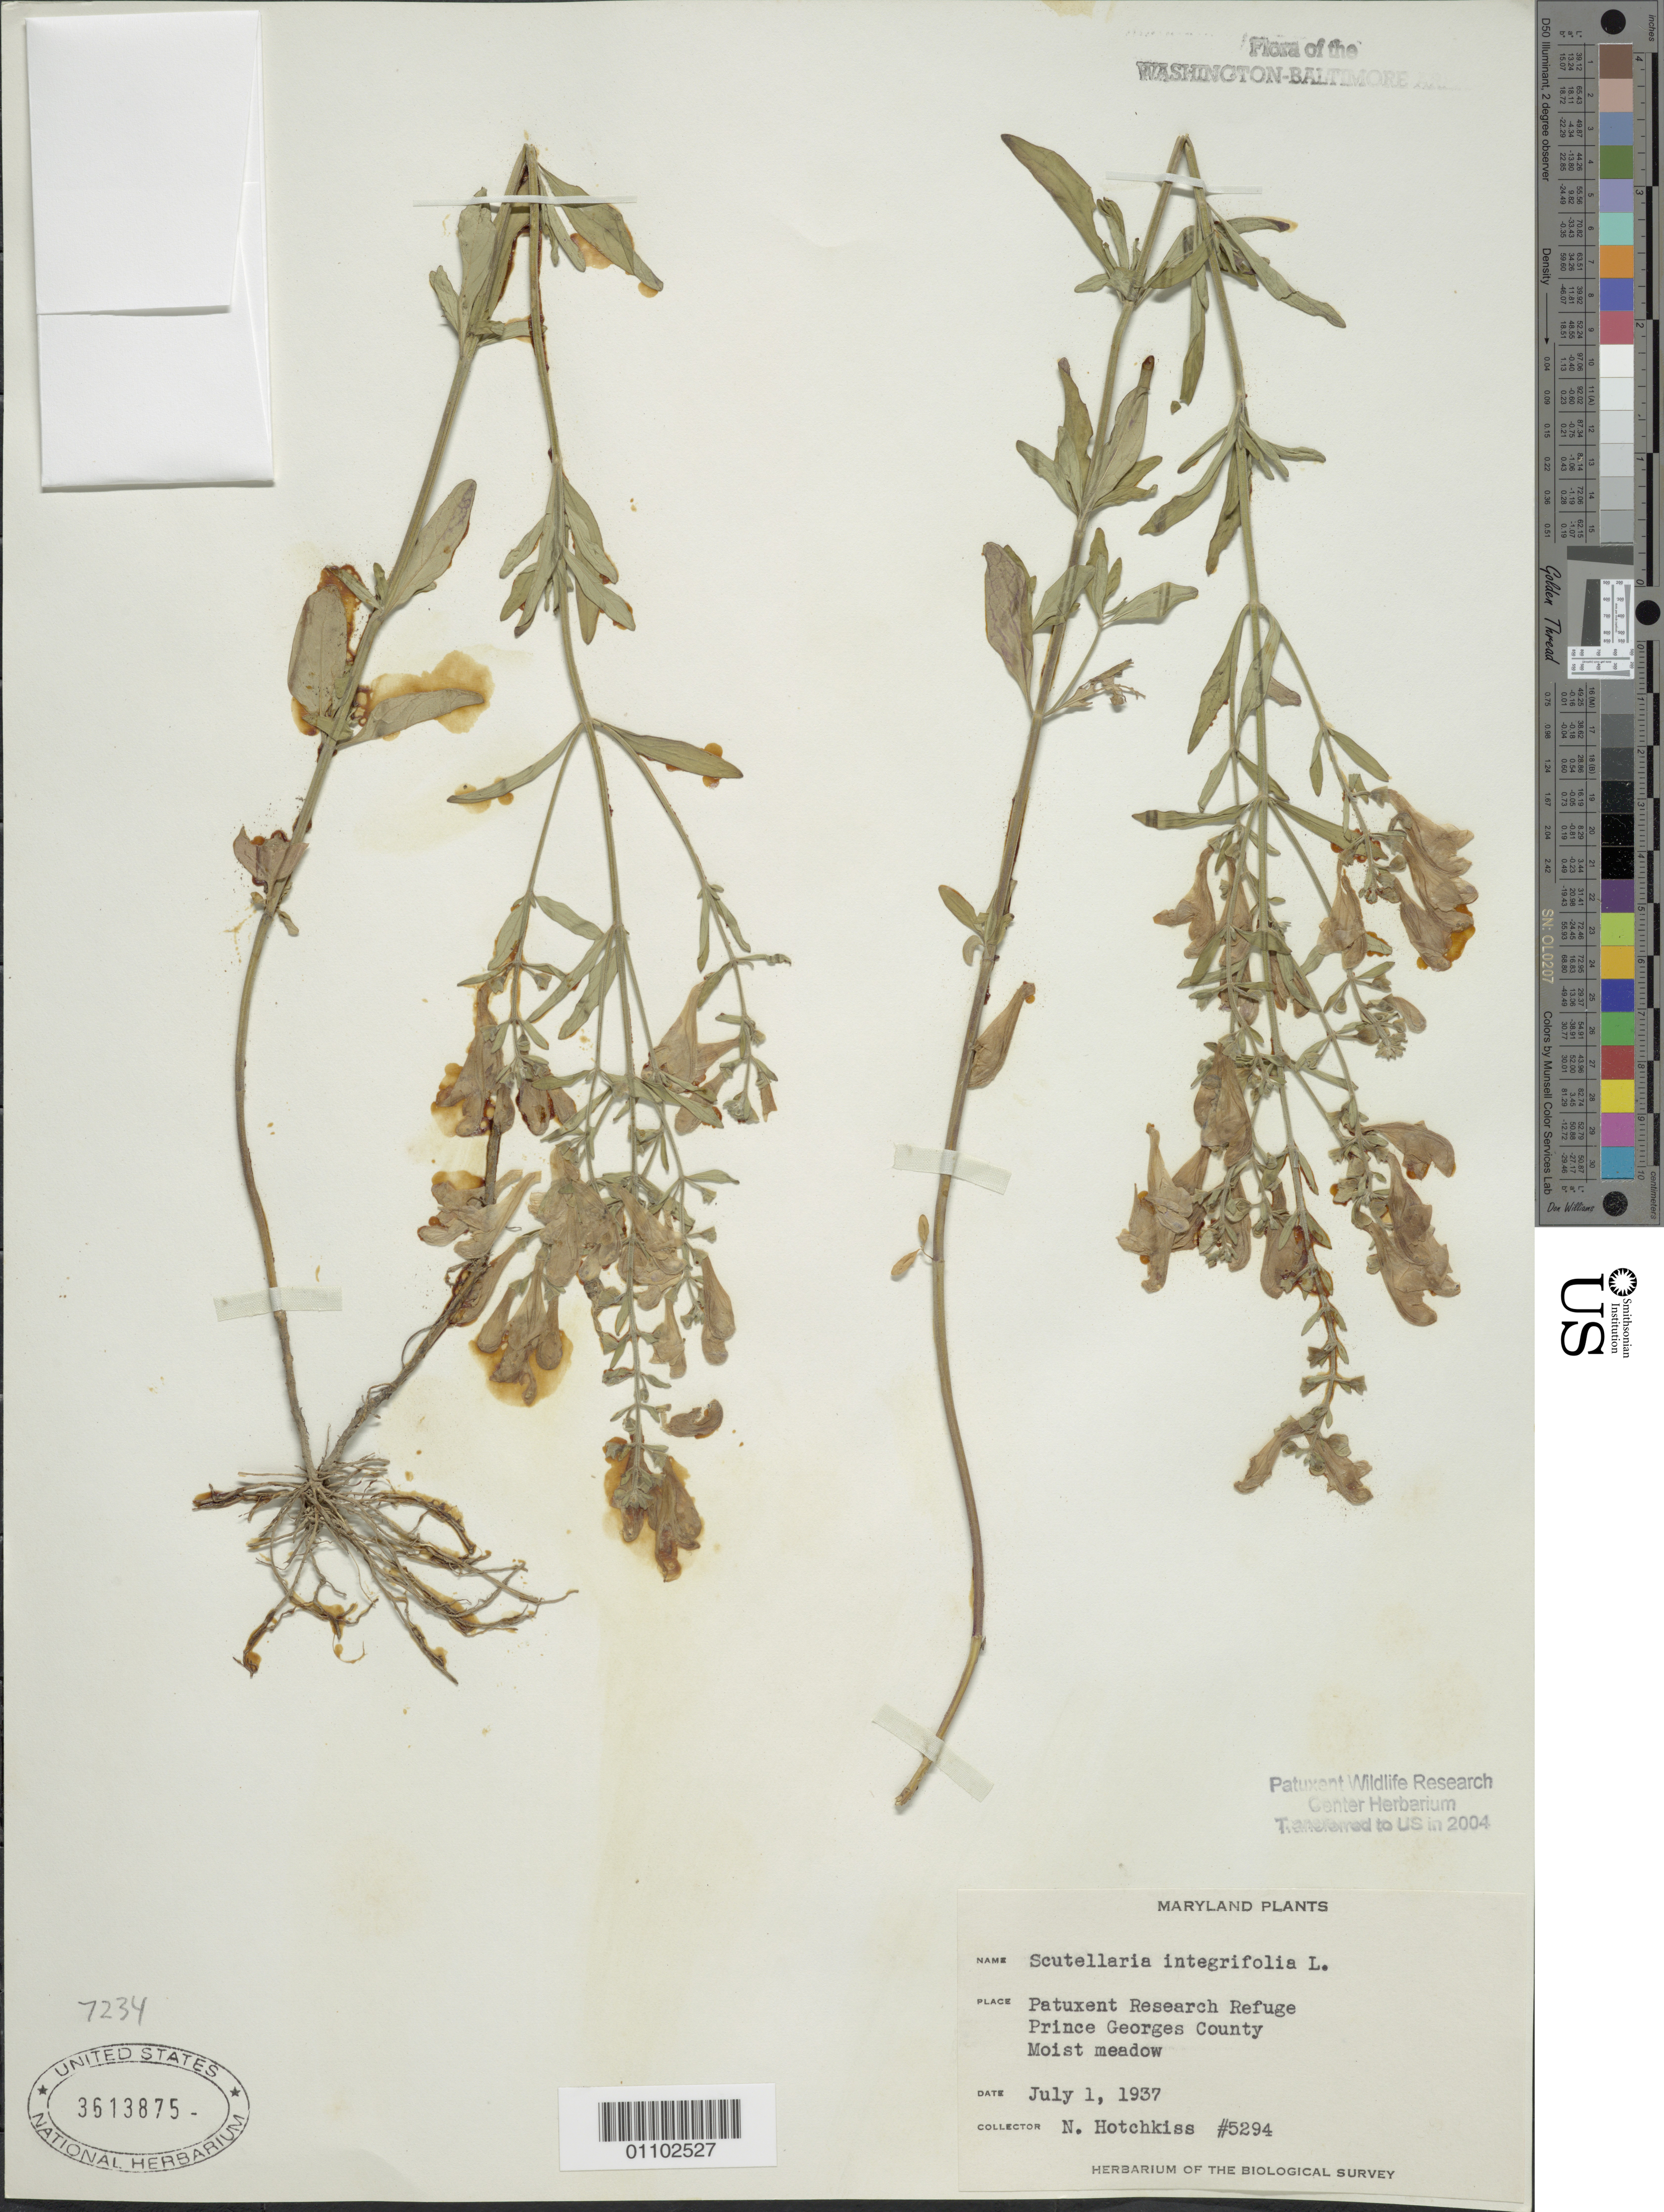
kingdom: Plantae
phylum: Tracheophyta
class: Magnoliopsida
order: Lamiales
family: Lamiaceae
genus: Scutellaria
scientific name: Scutellaria integrifolia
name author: L.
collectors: N. Hotchkiss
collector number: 5294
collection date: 1937-07-01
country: United States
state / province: Maryland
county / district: Prince George's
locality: Patuxent Research Refuge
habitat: Moist meadow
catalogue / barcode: US 3613875